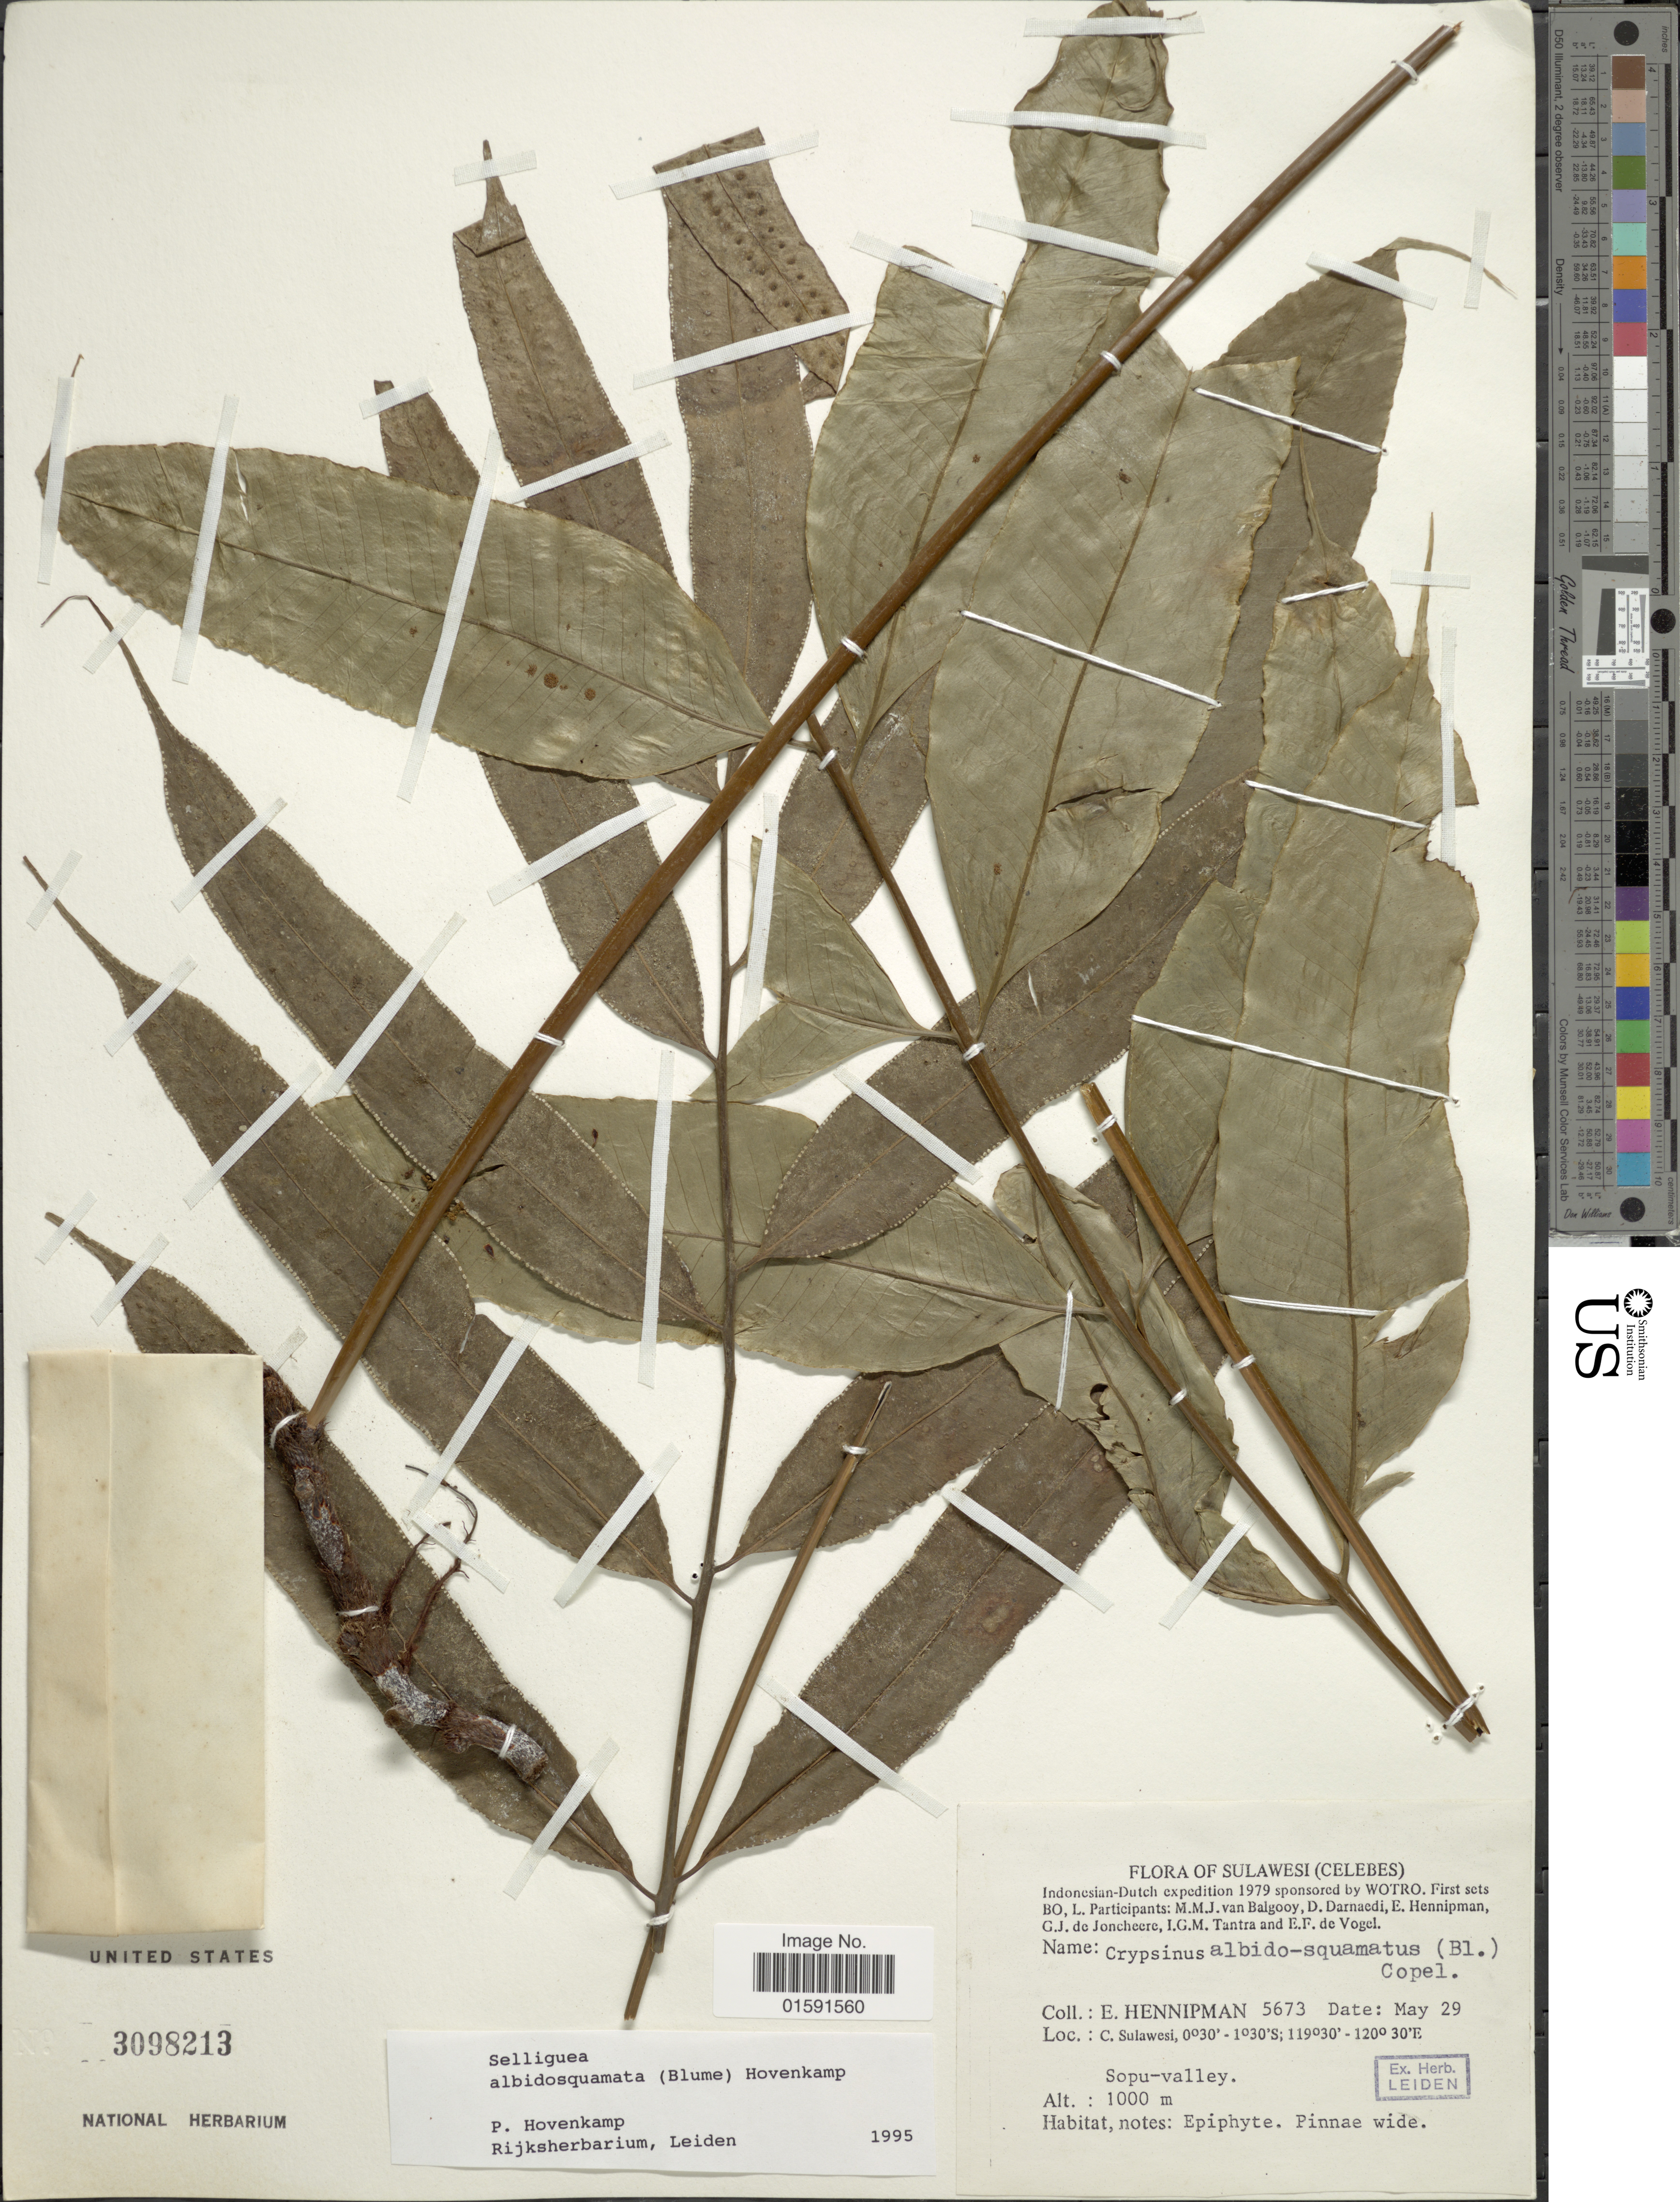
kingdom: Plantae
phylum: Tracheophyta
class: Polypodiopsida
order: Polypodiales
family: Polypodiaceae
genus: Selliguea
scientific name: Selliguea albidosquamata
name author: (Blume) Parris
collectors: E. Hennipman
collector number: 5673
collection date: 1979-05-29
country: Indonesia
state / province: Sulawesi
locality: Sulawesie (Celebes), C. Sulawesie.Sopu-valley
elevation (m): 1000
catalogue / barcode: US 3098213